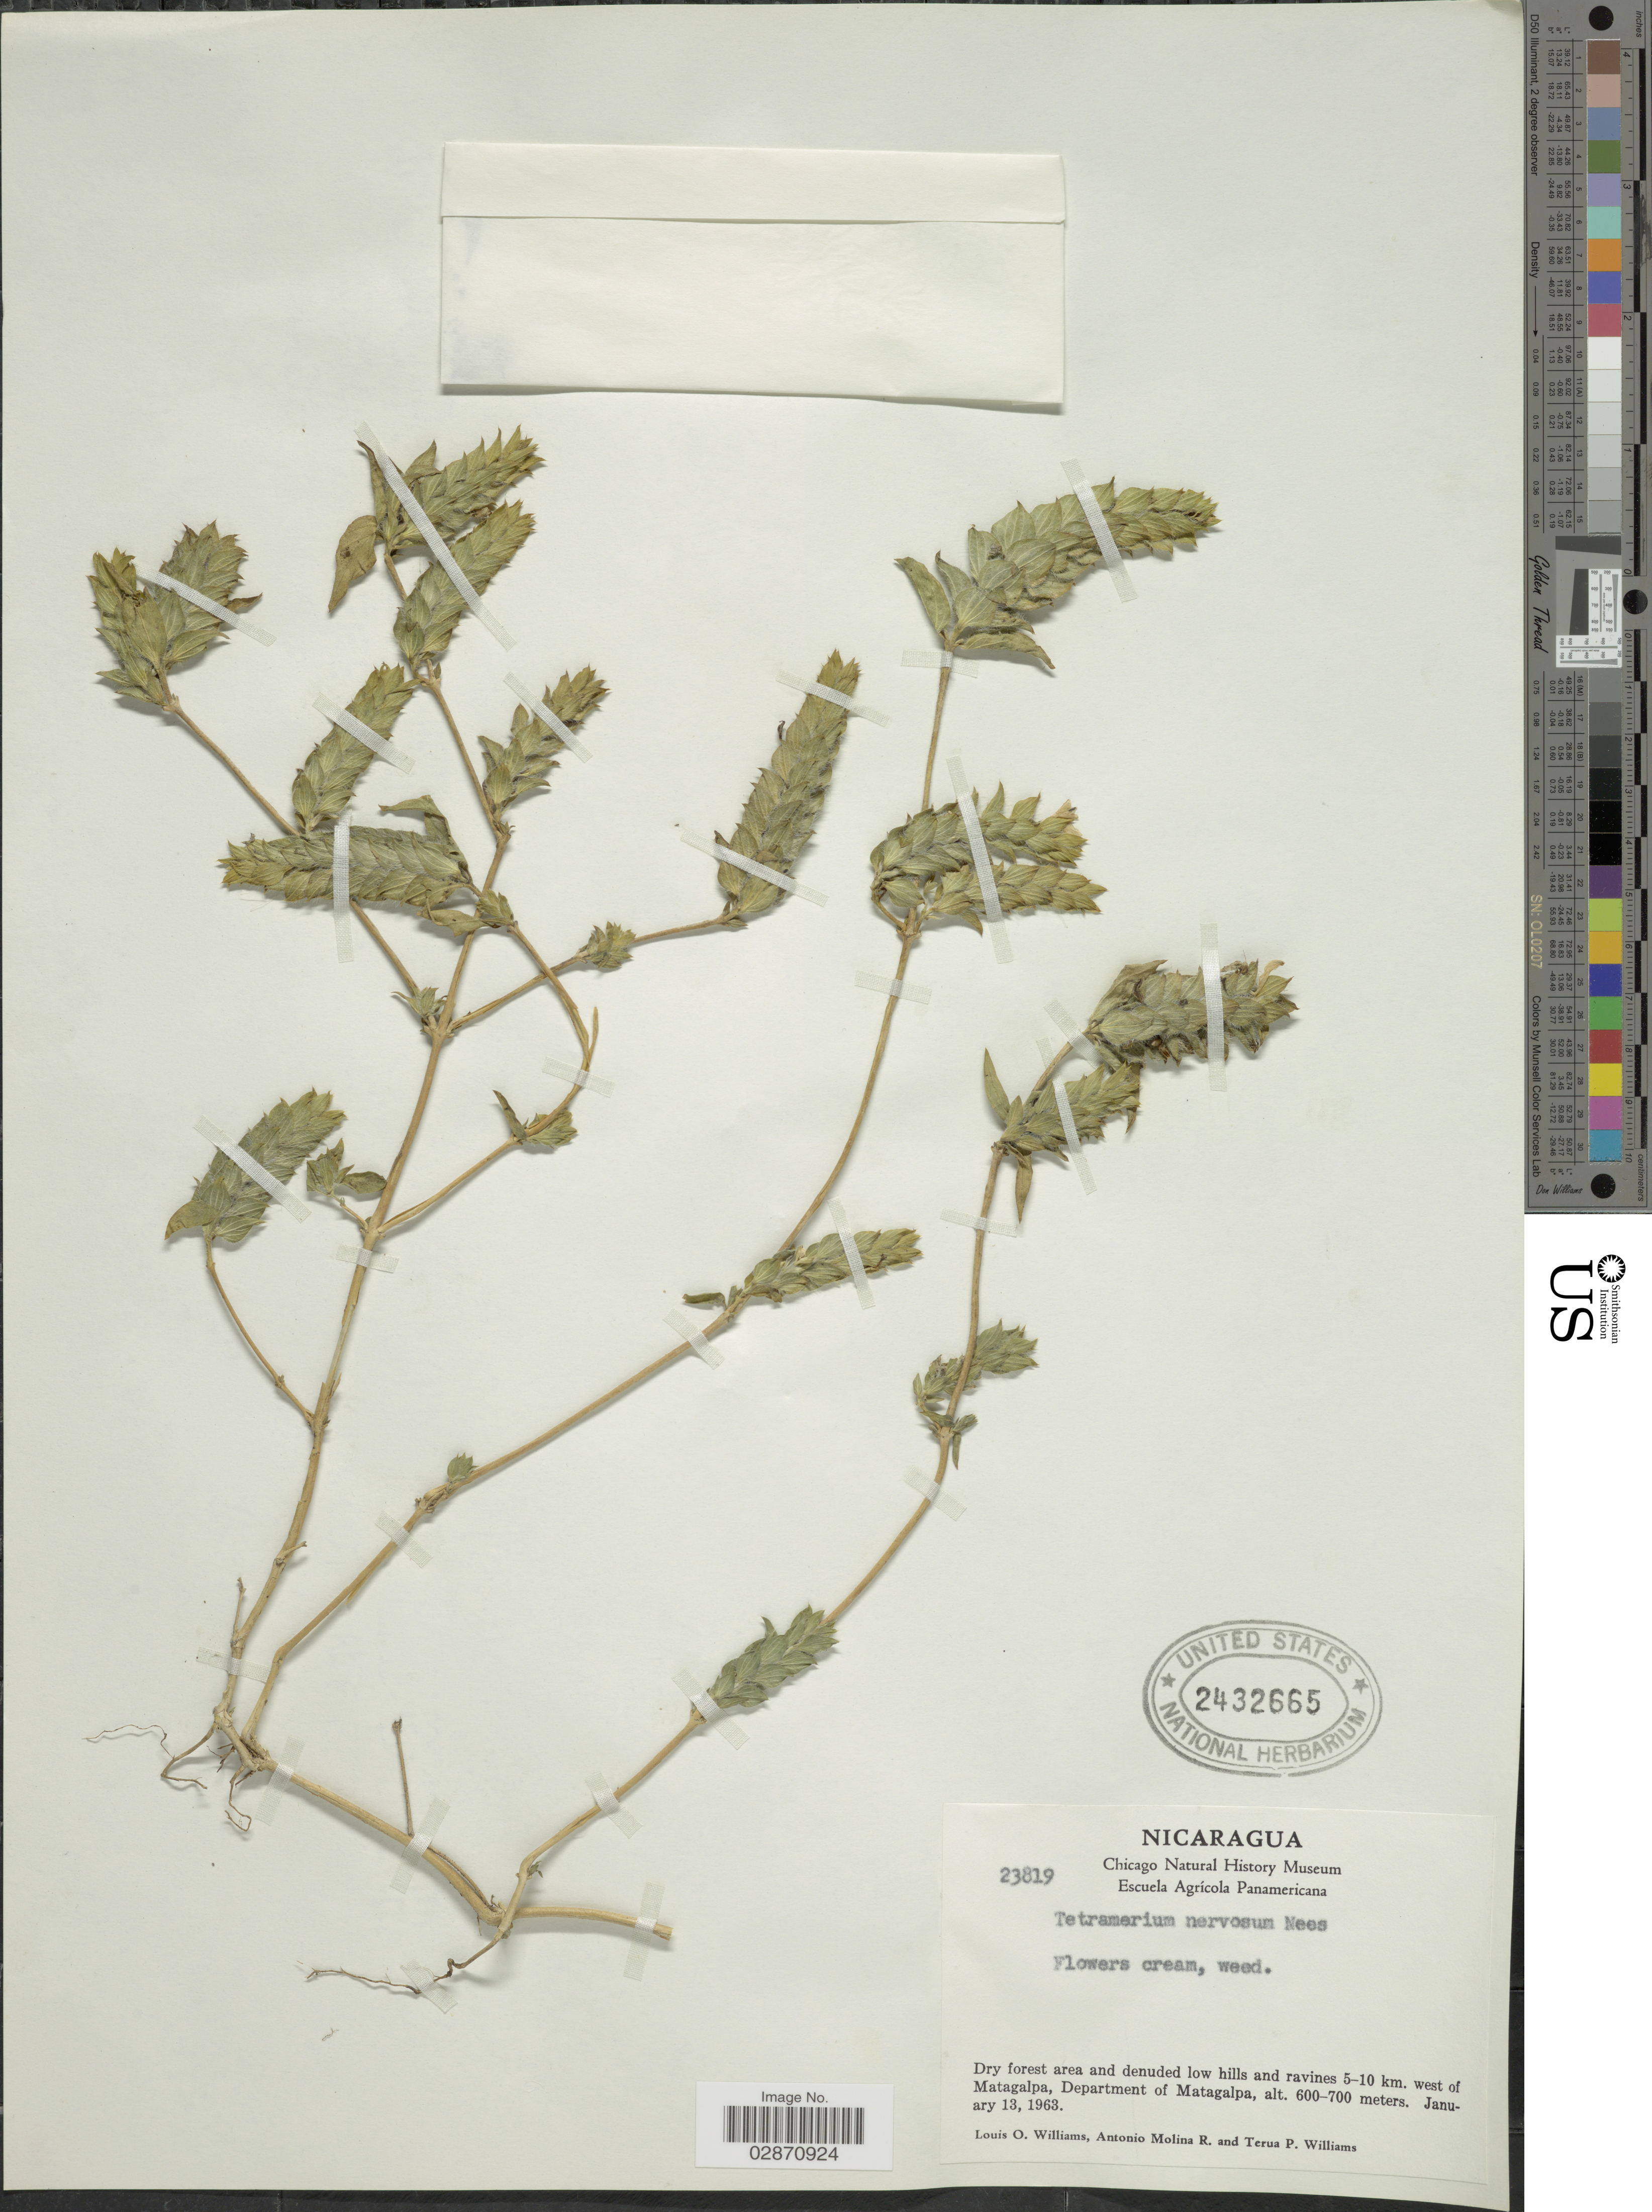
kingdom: Plantae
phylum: Tracheophyta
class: Magnoliopsida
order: Lamiales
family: Acanthaceae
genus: Tetramerium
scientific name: Tetramerium nervosum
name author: Nees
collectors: L. O. Williams, A. Molina R. & T. Williams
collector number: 23819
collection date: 1963-01-13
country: Nicaragua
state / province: Matagalpa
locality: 5-10 km. west of Matagalpa, Department of Matagalpa.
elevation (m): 600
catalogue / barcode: US 2432665